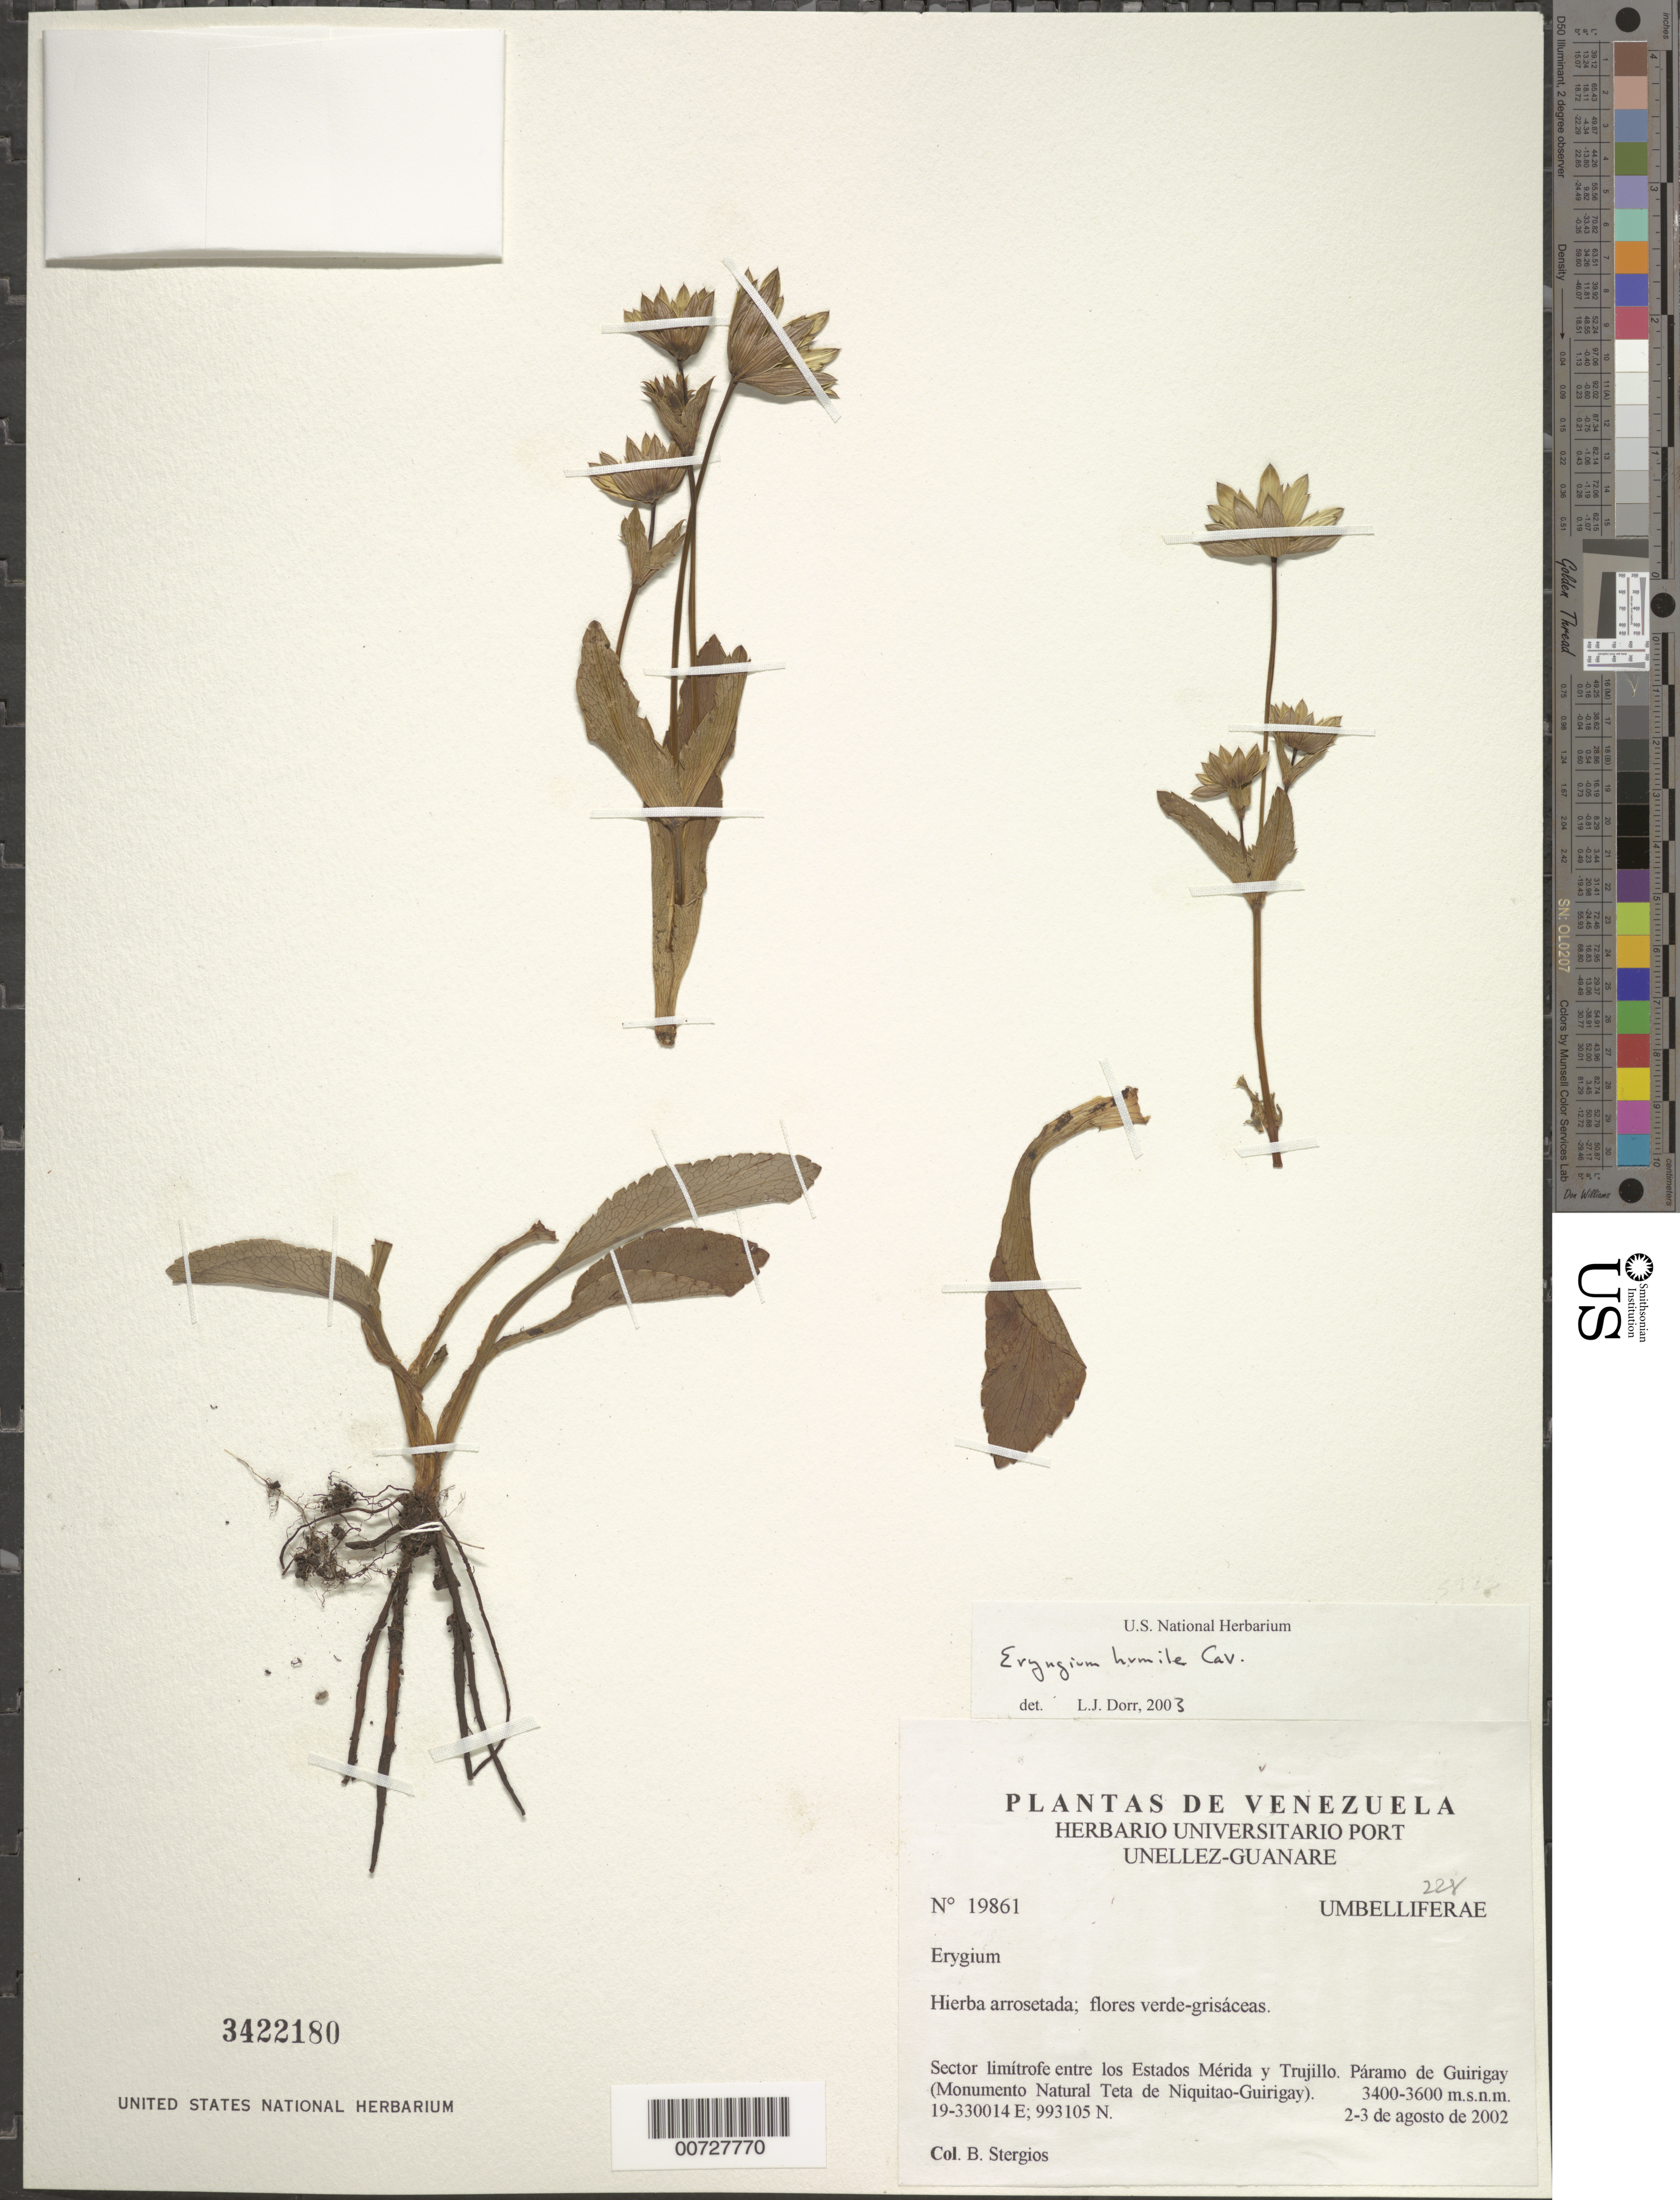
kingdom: Plantae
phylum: Tracheophyta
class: Magnoliopsida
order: Apiales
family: Apiaceae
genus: Eryngium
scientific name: Eryngium humile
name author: Cav.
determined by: Dorr, L. J., (BOT), Smithsonian Institution - National Museum of Natural History (UNITED STATES)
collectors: B. G. Stergios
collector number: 19861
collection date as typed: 02 Aug 2002 to 03 Aug 2002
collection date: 2002-08-02/2002-08-03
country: Venezuela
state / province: Trujillo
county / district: Boconó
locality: Páramo de Guirigay (Monumento Natural Teta de Niquitao-Guirigay). Sector limítrofe entre los Estados Mérida y Trujillo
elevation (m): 3400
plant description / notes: PORT, US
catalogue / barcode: US 3422180